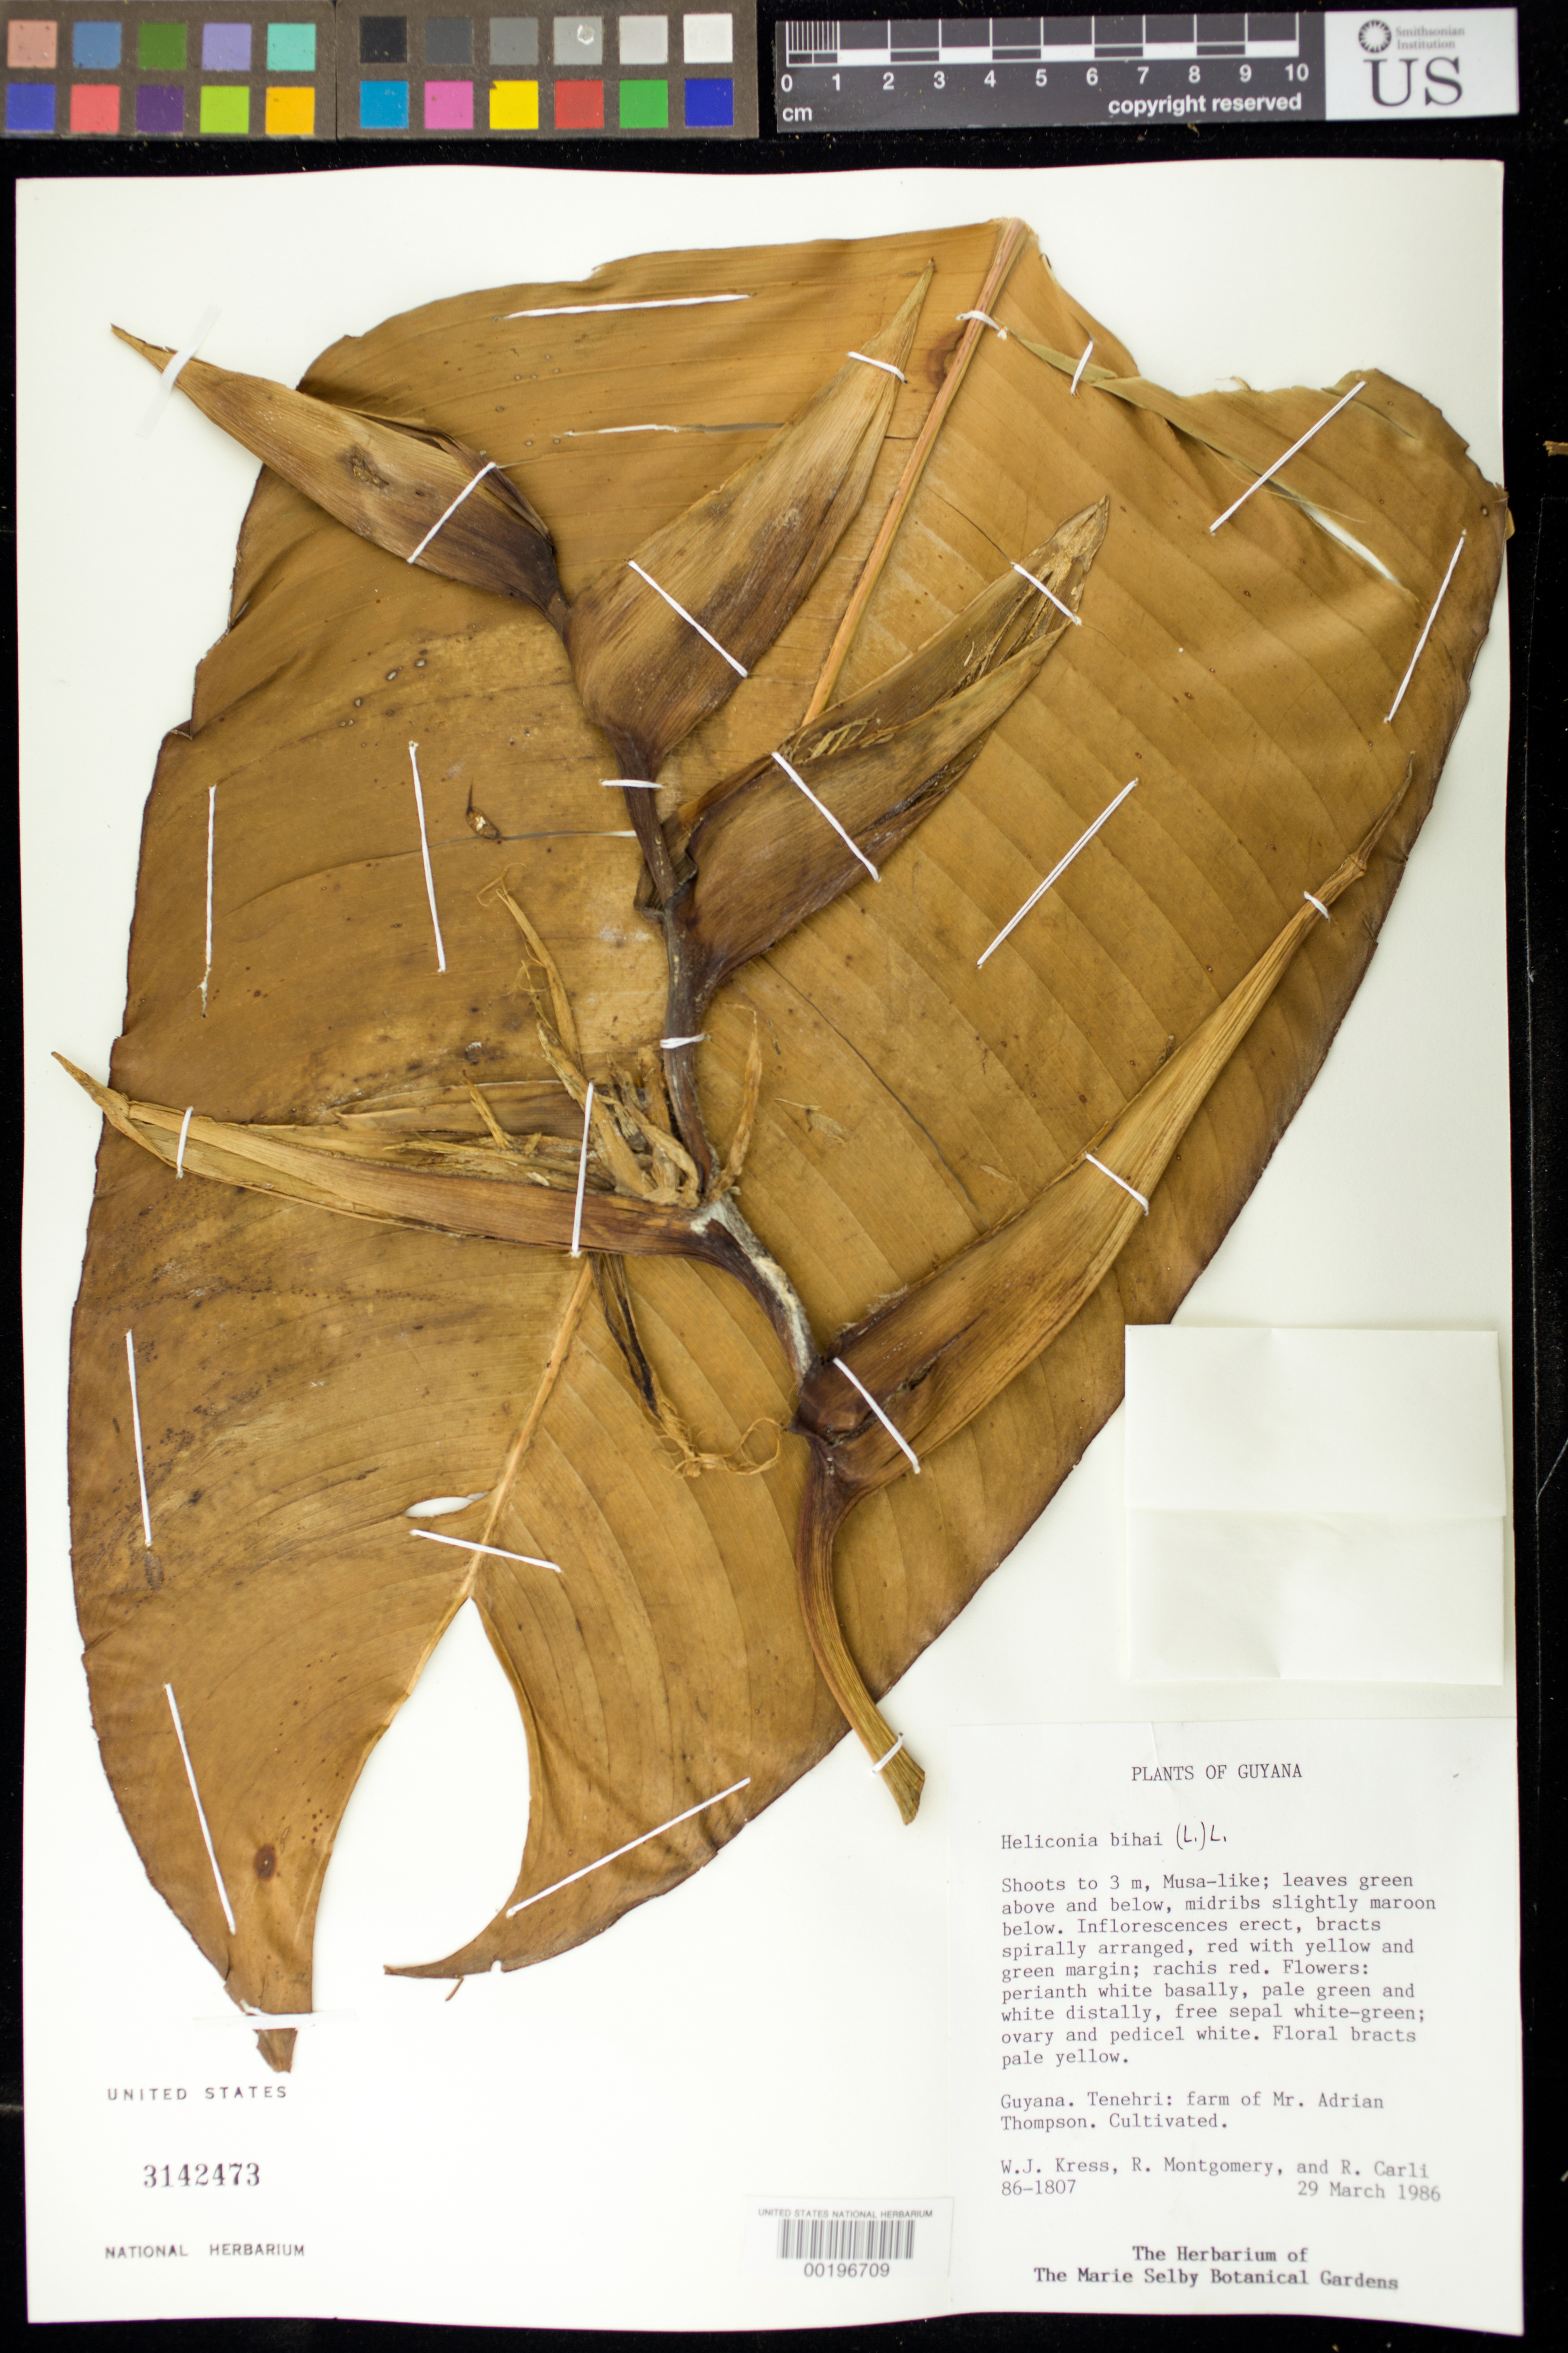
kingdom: Plantae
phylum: Tracheophyta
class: Liliopsida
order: Zingiberales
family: Heliconiaceae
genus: Heliconia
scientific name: Heliconia bihai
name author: (L.) L.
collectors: W. J. Kress, R. Montgomery & R. Carli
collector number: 86-1807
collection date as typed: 29 Mar 1986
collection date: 1986-03-29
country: Guyana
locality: Tenehri; farm of mr. adrian thompson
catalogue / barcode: US 3142473